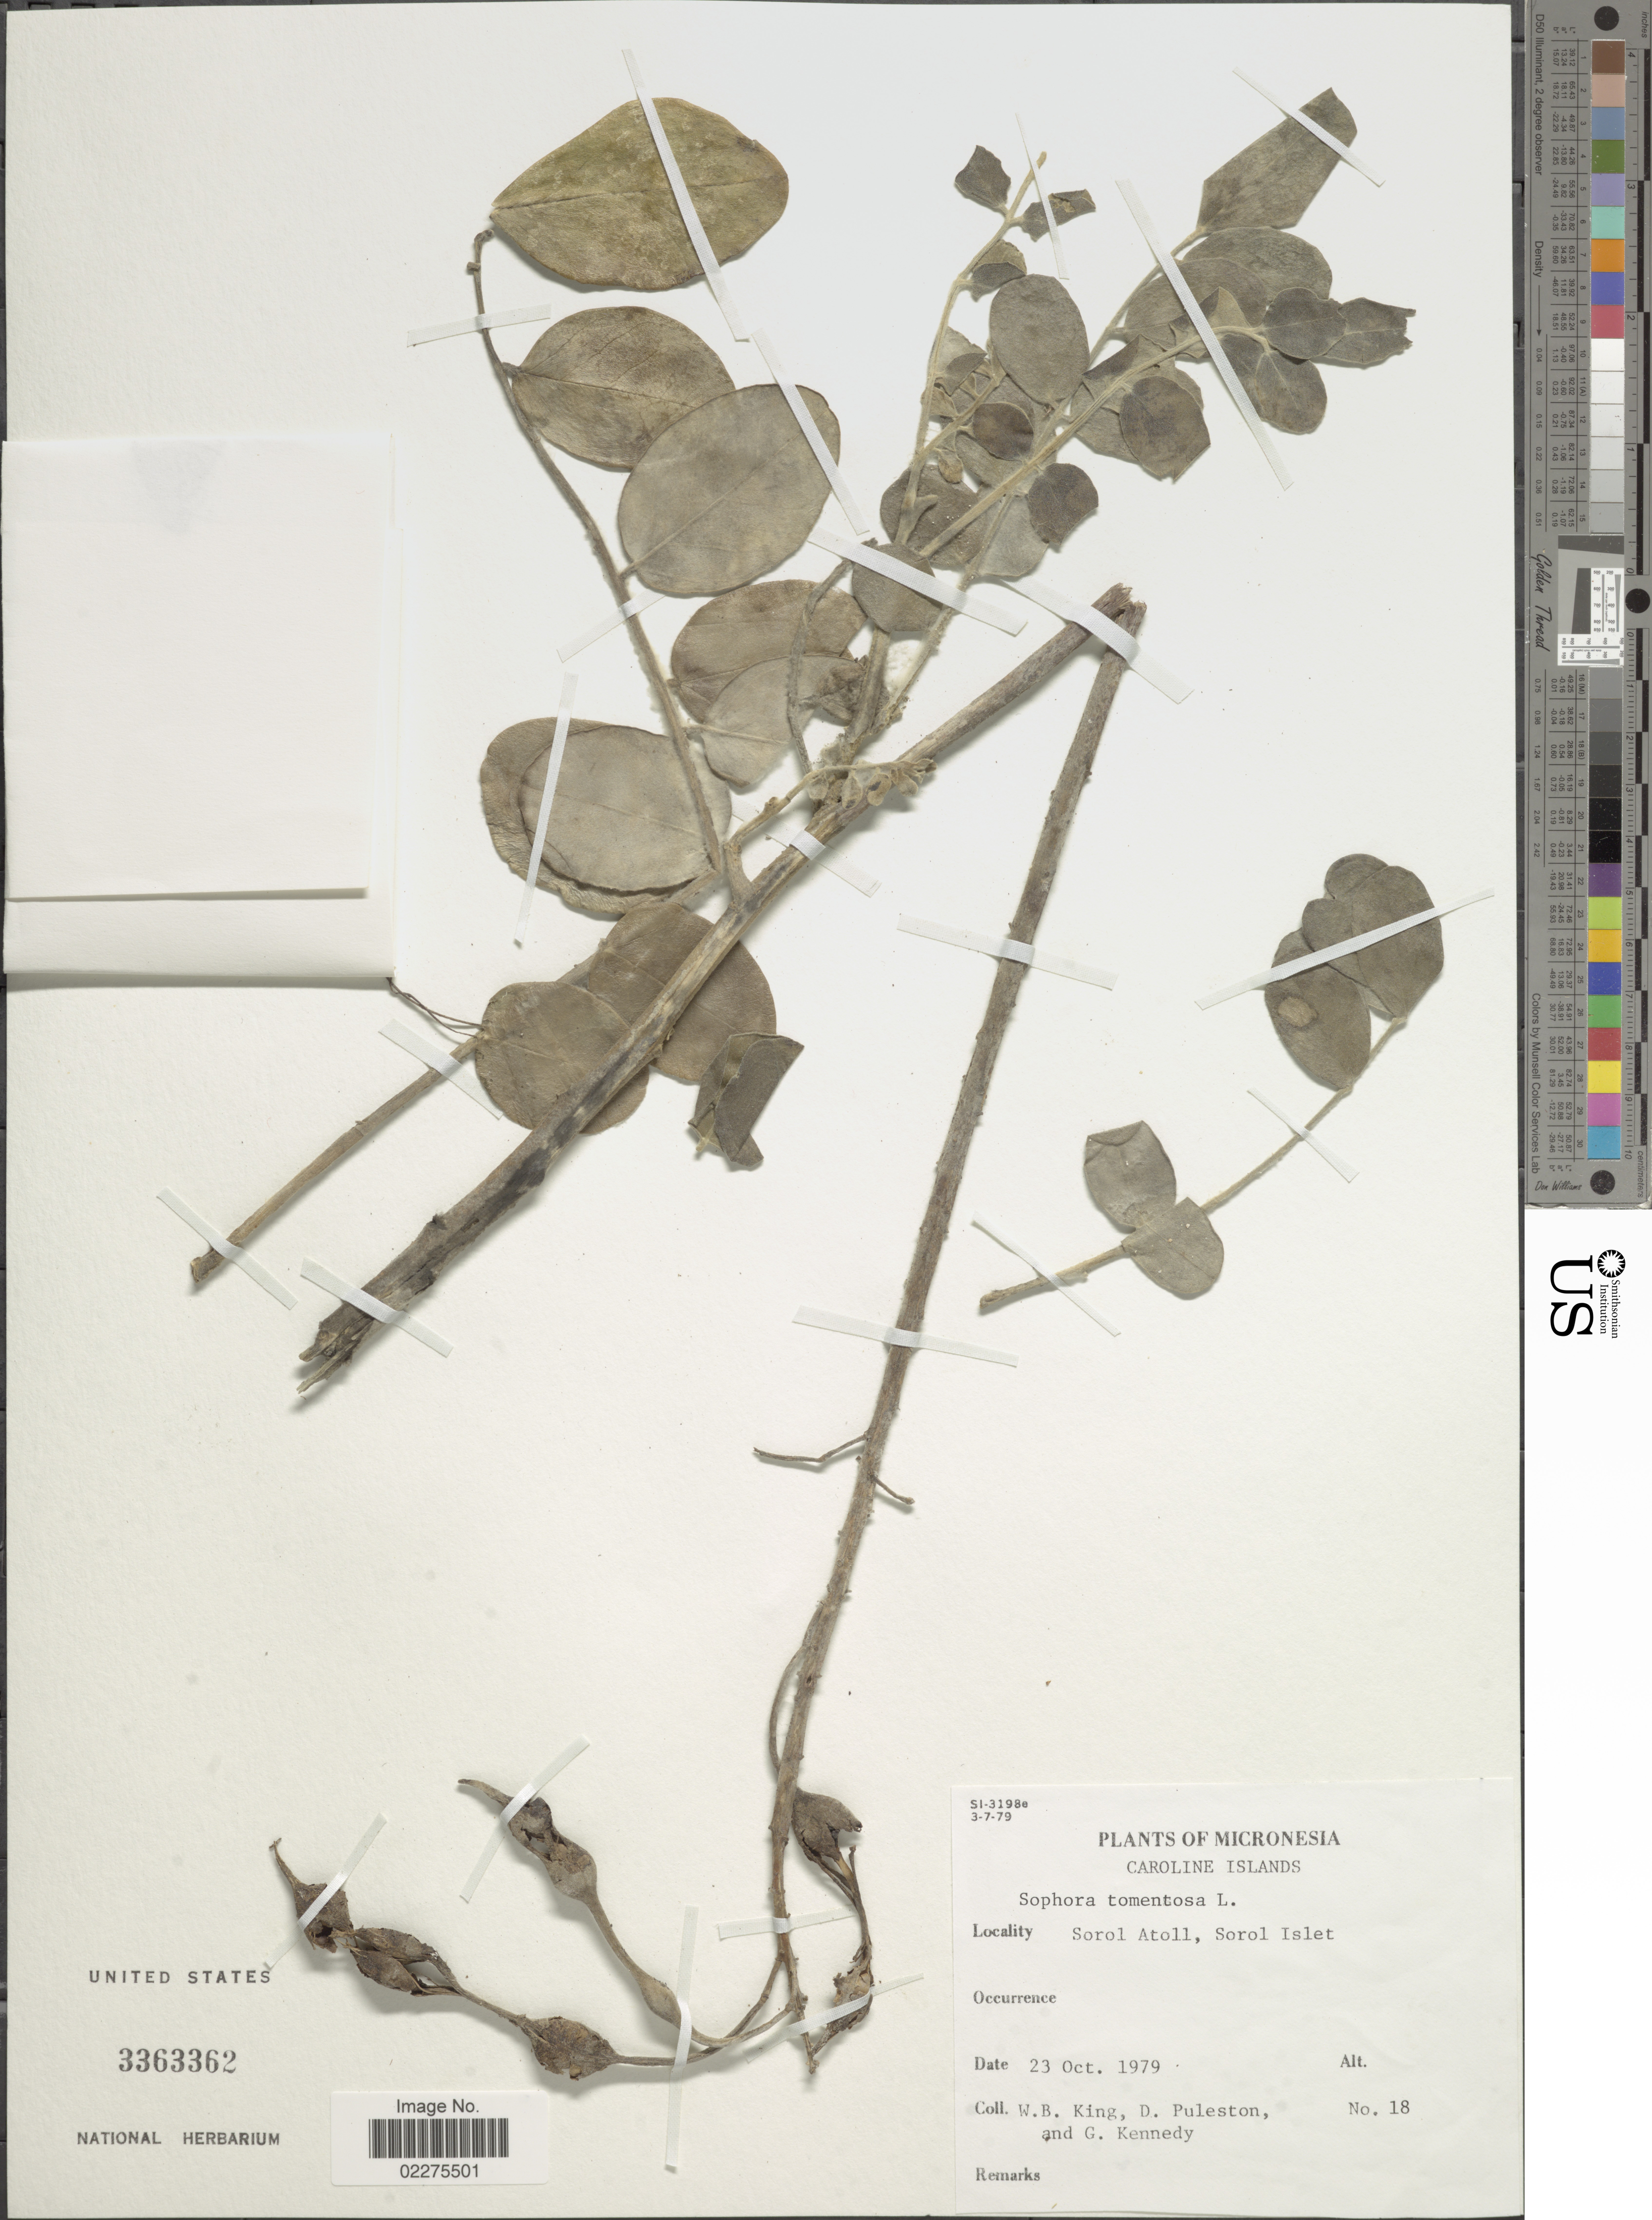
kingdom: Plantae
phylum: Tracheophyta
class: Magnoliopsida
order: Fabales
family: Fabaceae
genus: Sophora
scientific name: Sophora tomentosa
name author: L.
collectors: W. B. King, D. Puleston & G. Kennedy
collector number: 18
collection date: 1979-10-23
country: Micronesia, Federated States of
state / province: Yap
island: Sorol Atoll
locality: Caroline Islands. Sorol Atoll, Sorol Atoll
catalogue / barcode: US 3363362